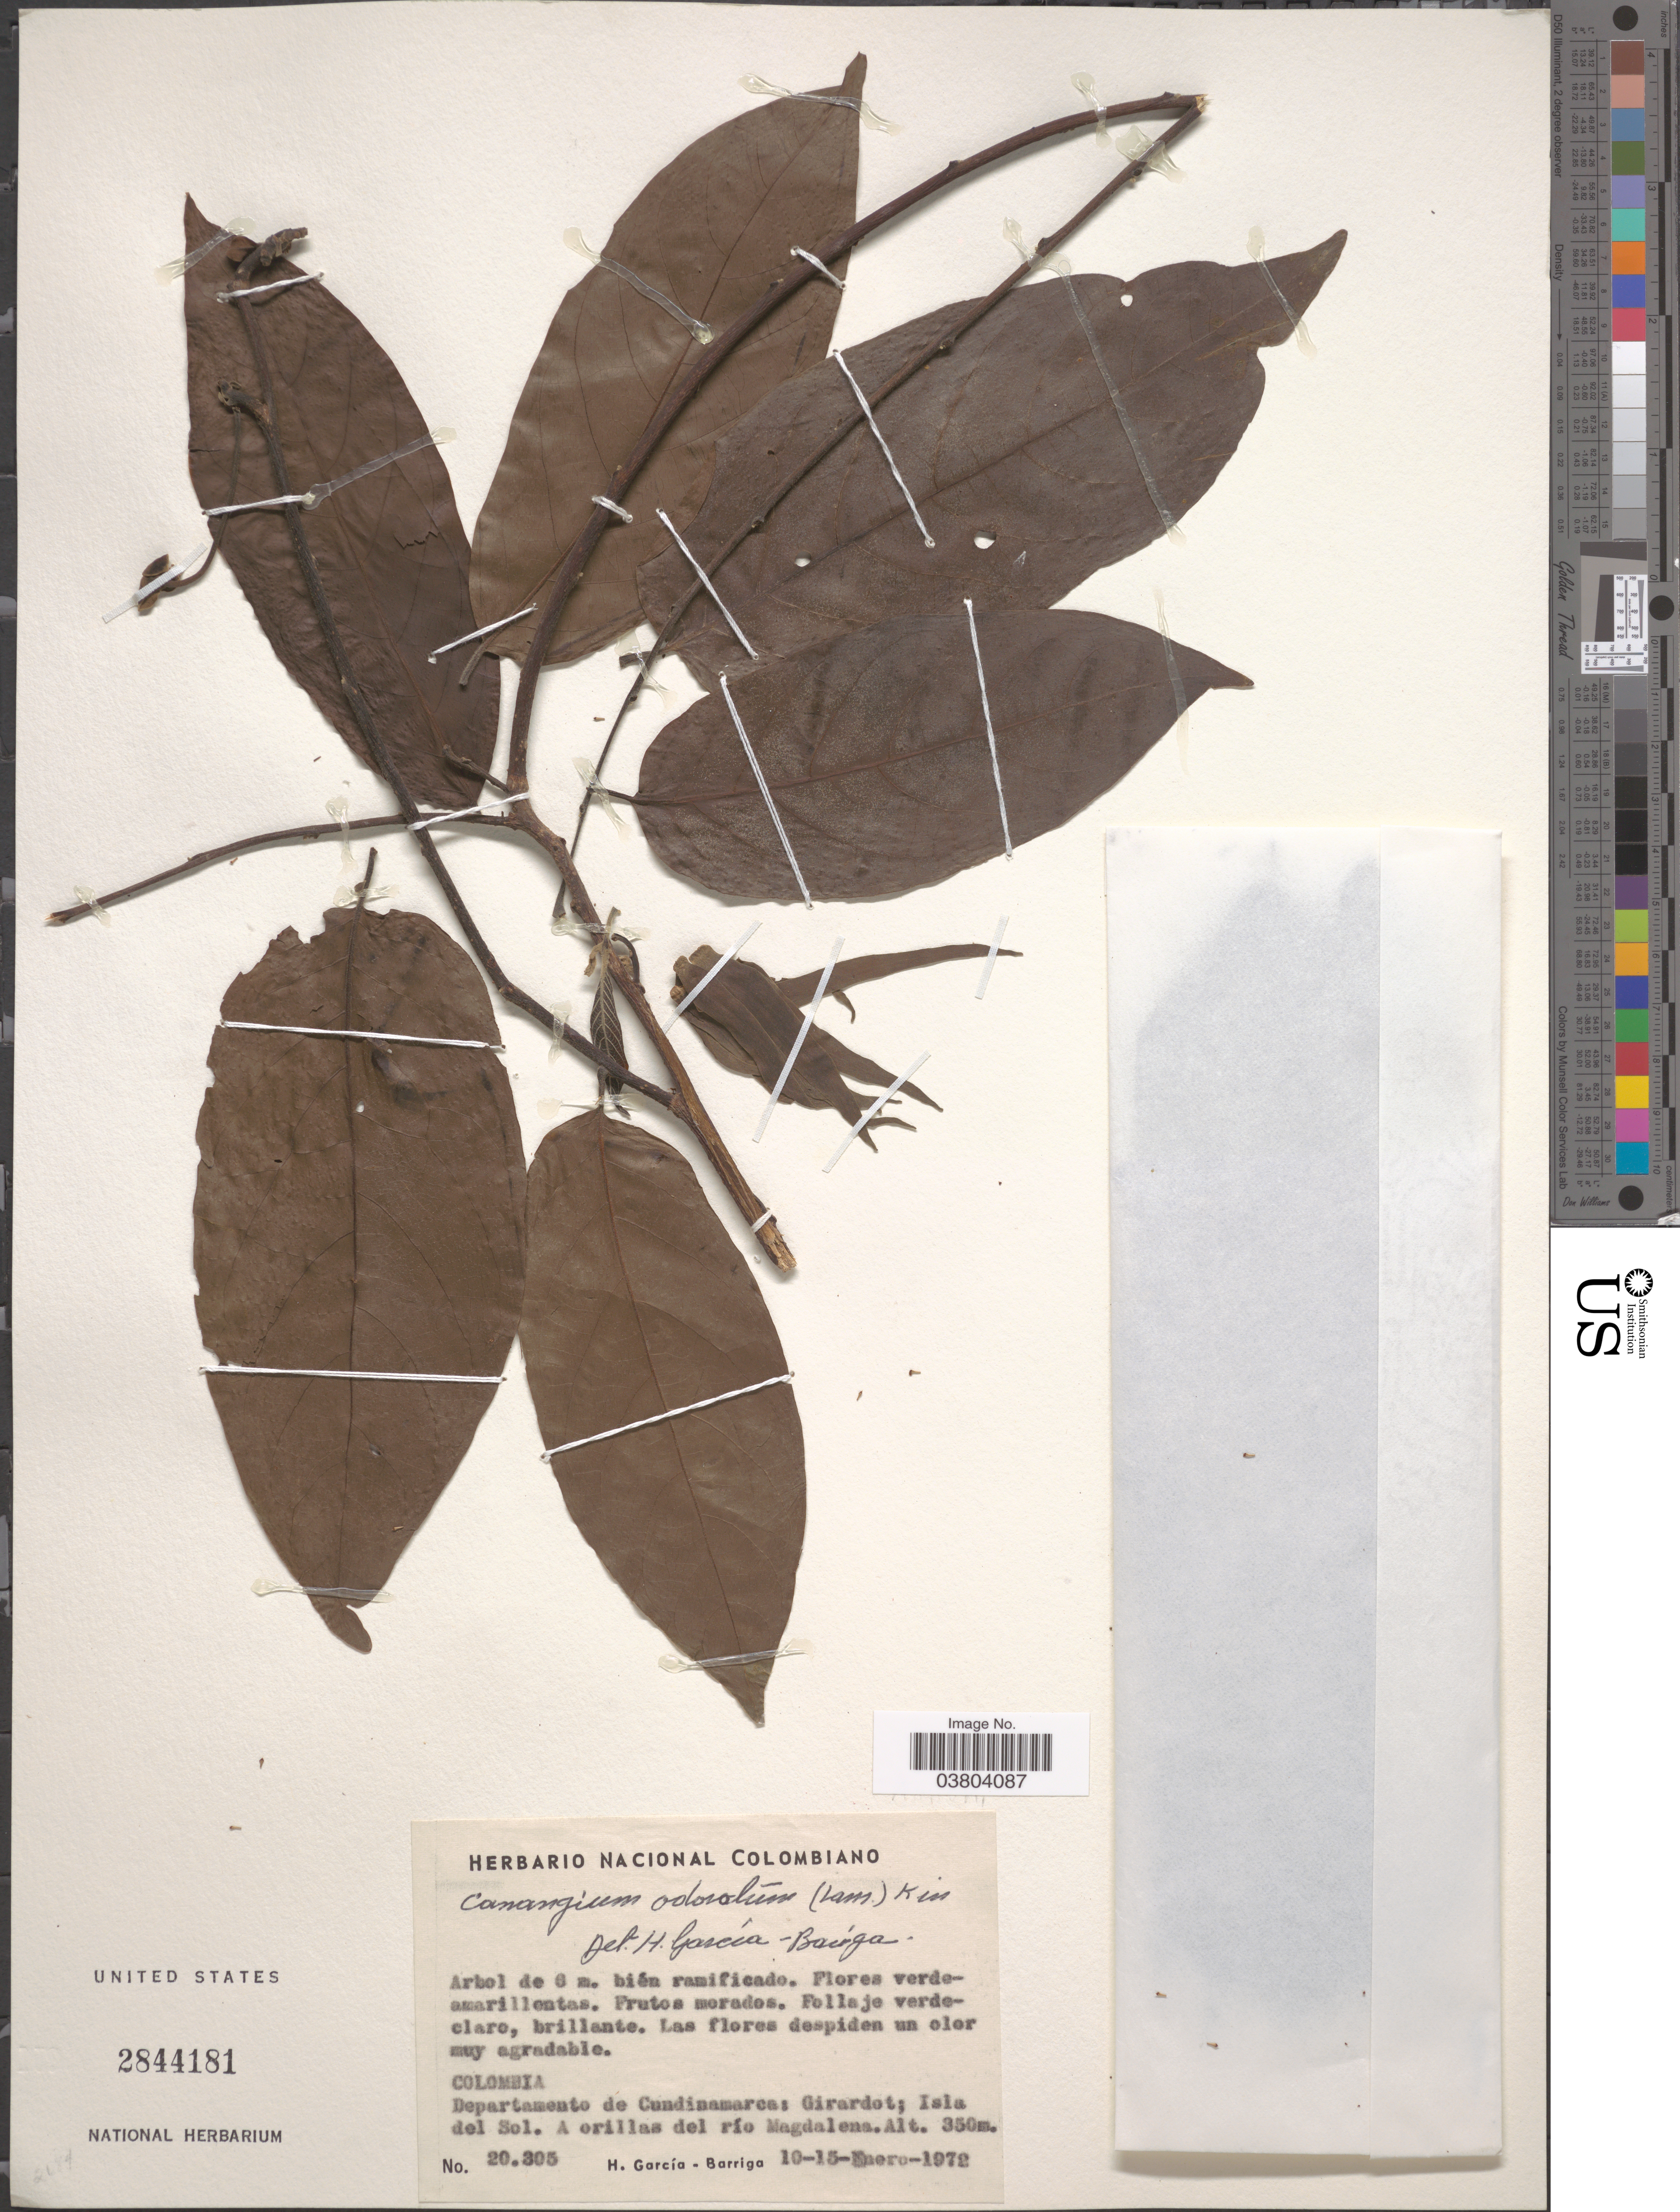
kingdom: Plantae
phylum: Tracheophyta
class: Magnoliopsida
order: Magnoliales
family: Annonaceae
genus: Cananga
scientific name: Cananga sp.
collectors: H. García Barriga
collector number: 20305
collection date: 1972-01-10/1972-01-15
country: Colombia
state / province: Cundinamarca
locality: Departamento de Cundinamarca: Girardot; Isla del Sol. A orillas del río Magdalena.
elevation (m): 350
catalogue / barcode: US 2844181